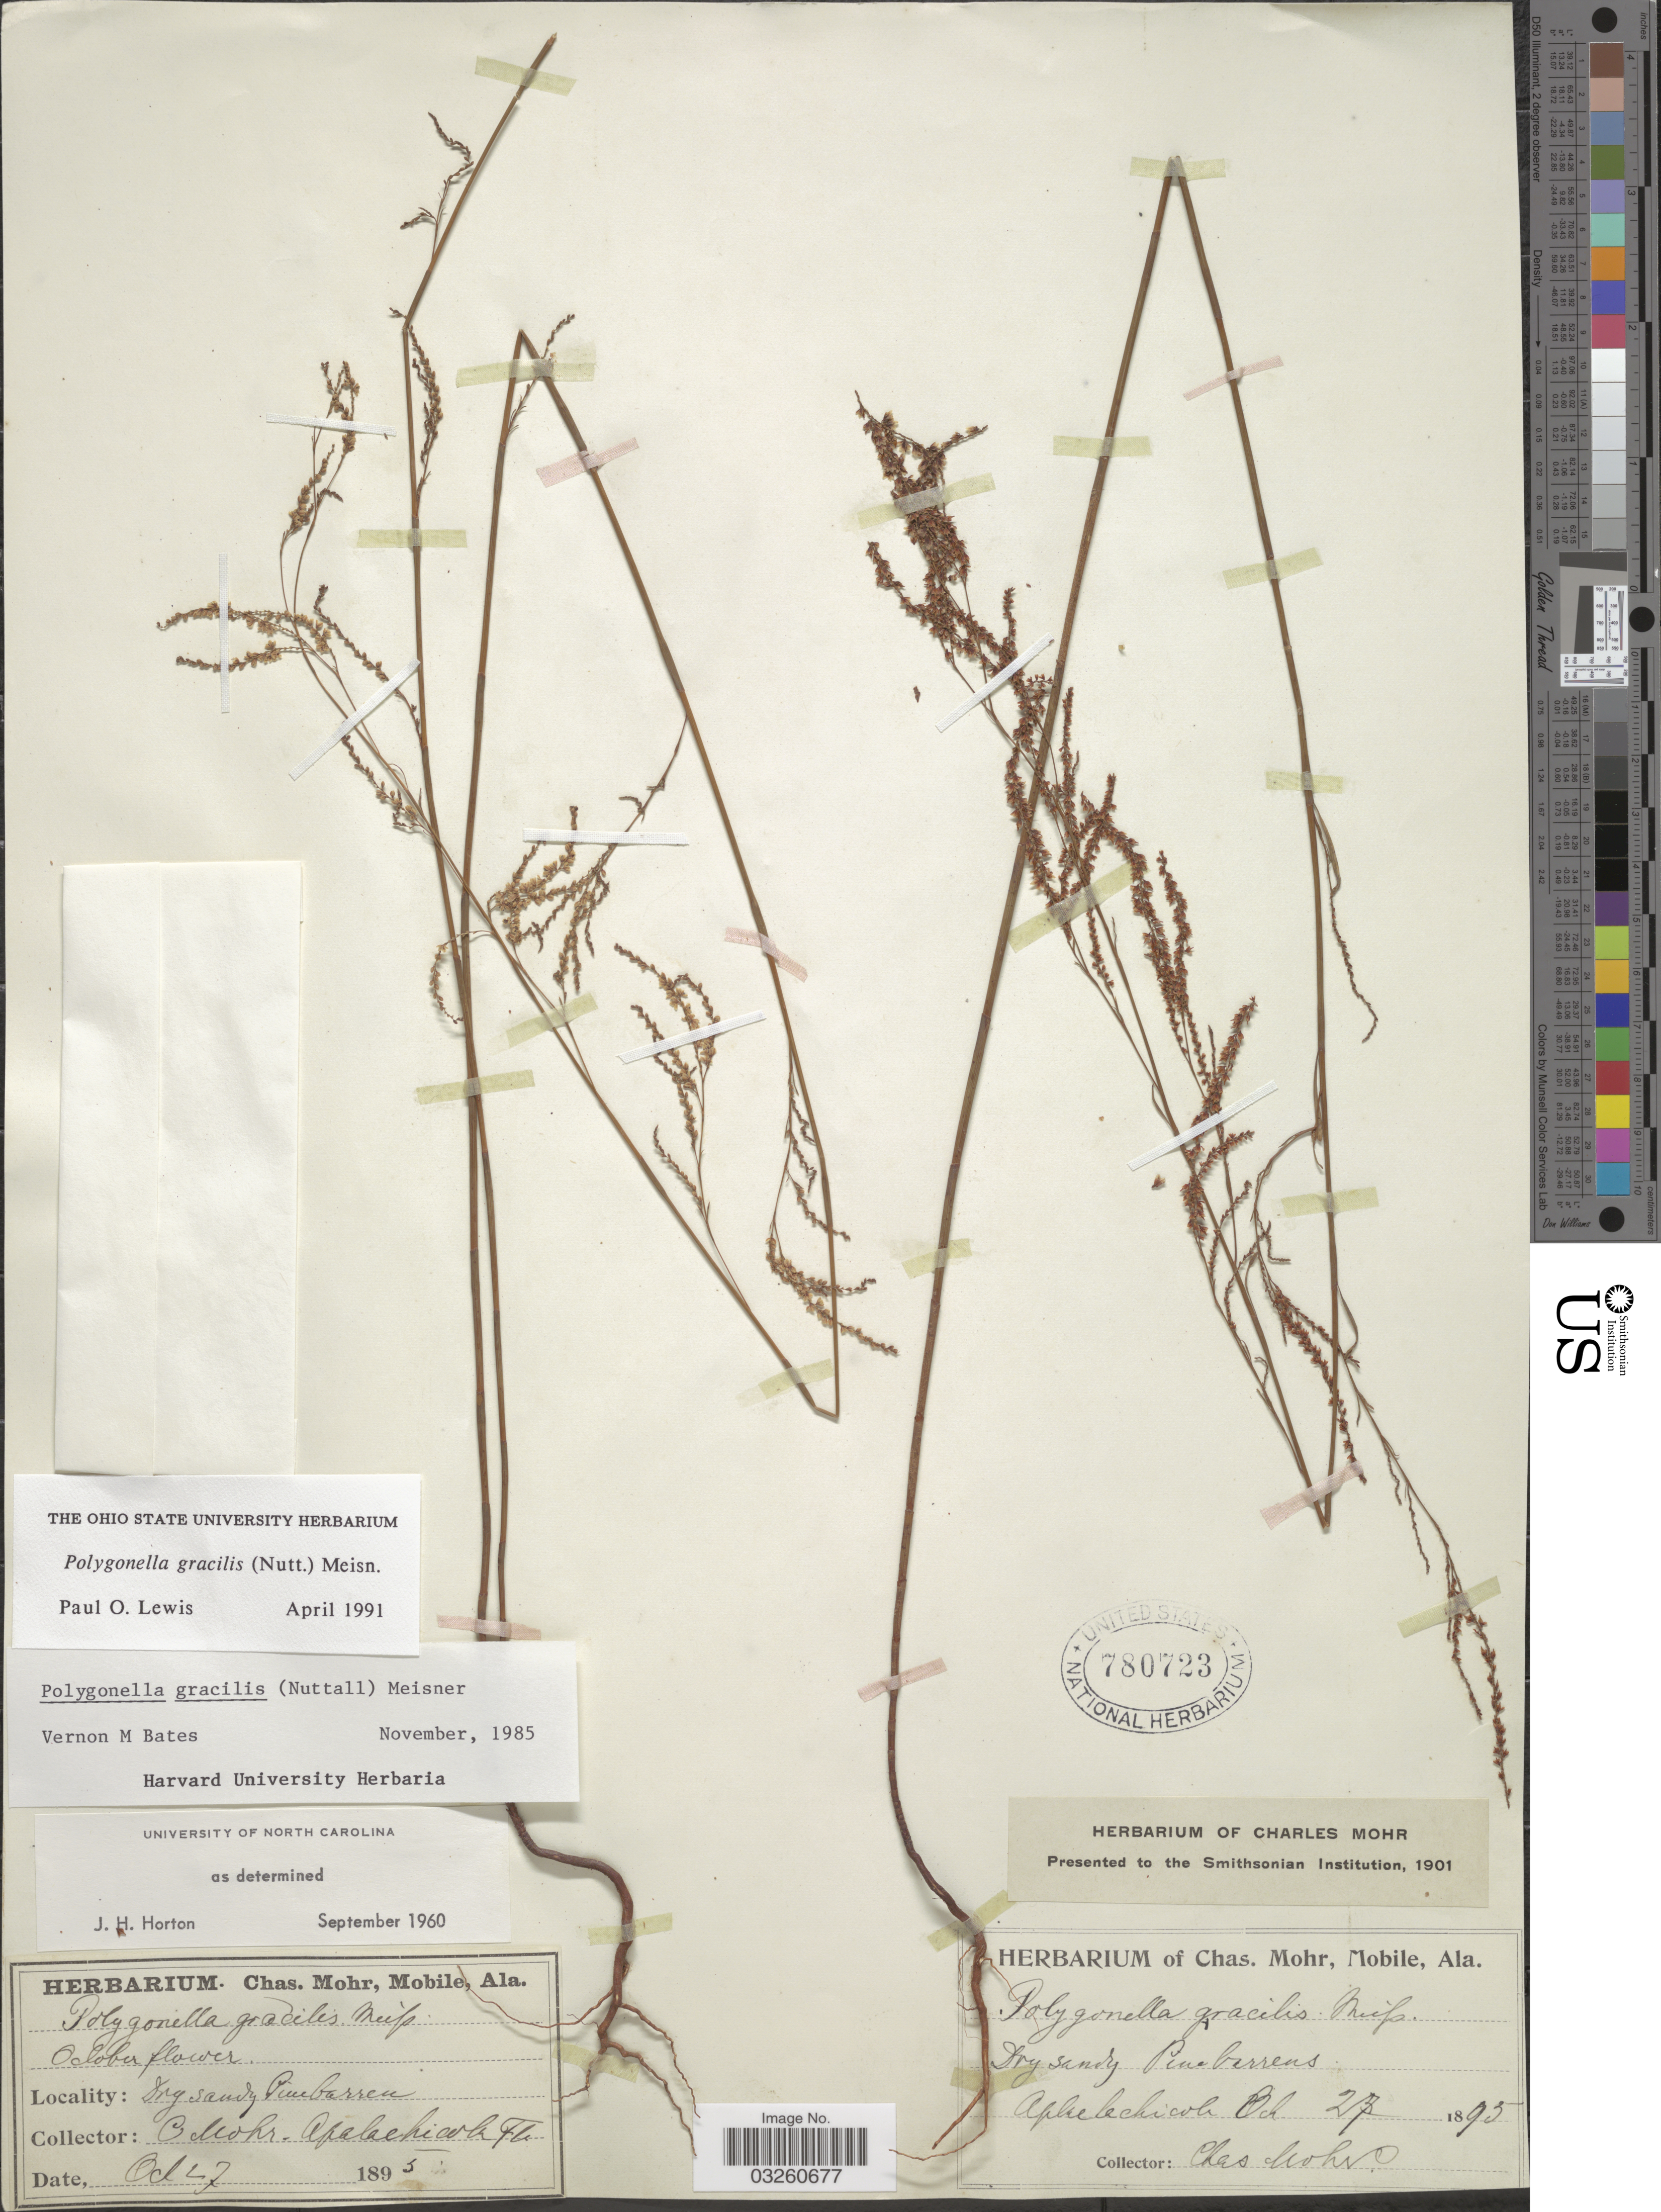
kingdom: Plantae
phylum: Tracheophyta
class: Magnoliopsida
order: Caryophyllales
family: Polygonaceae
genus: Polygonella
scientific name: Polygonella gracilis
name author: (Nutt.) Meisn.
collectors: Mohr, C. T. (herbarium)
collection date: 1895-10-27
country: United States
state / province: Florida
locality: Apalachicola.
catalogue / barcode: US 780723